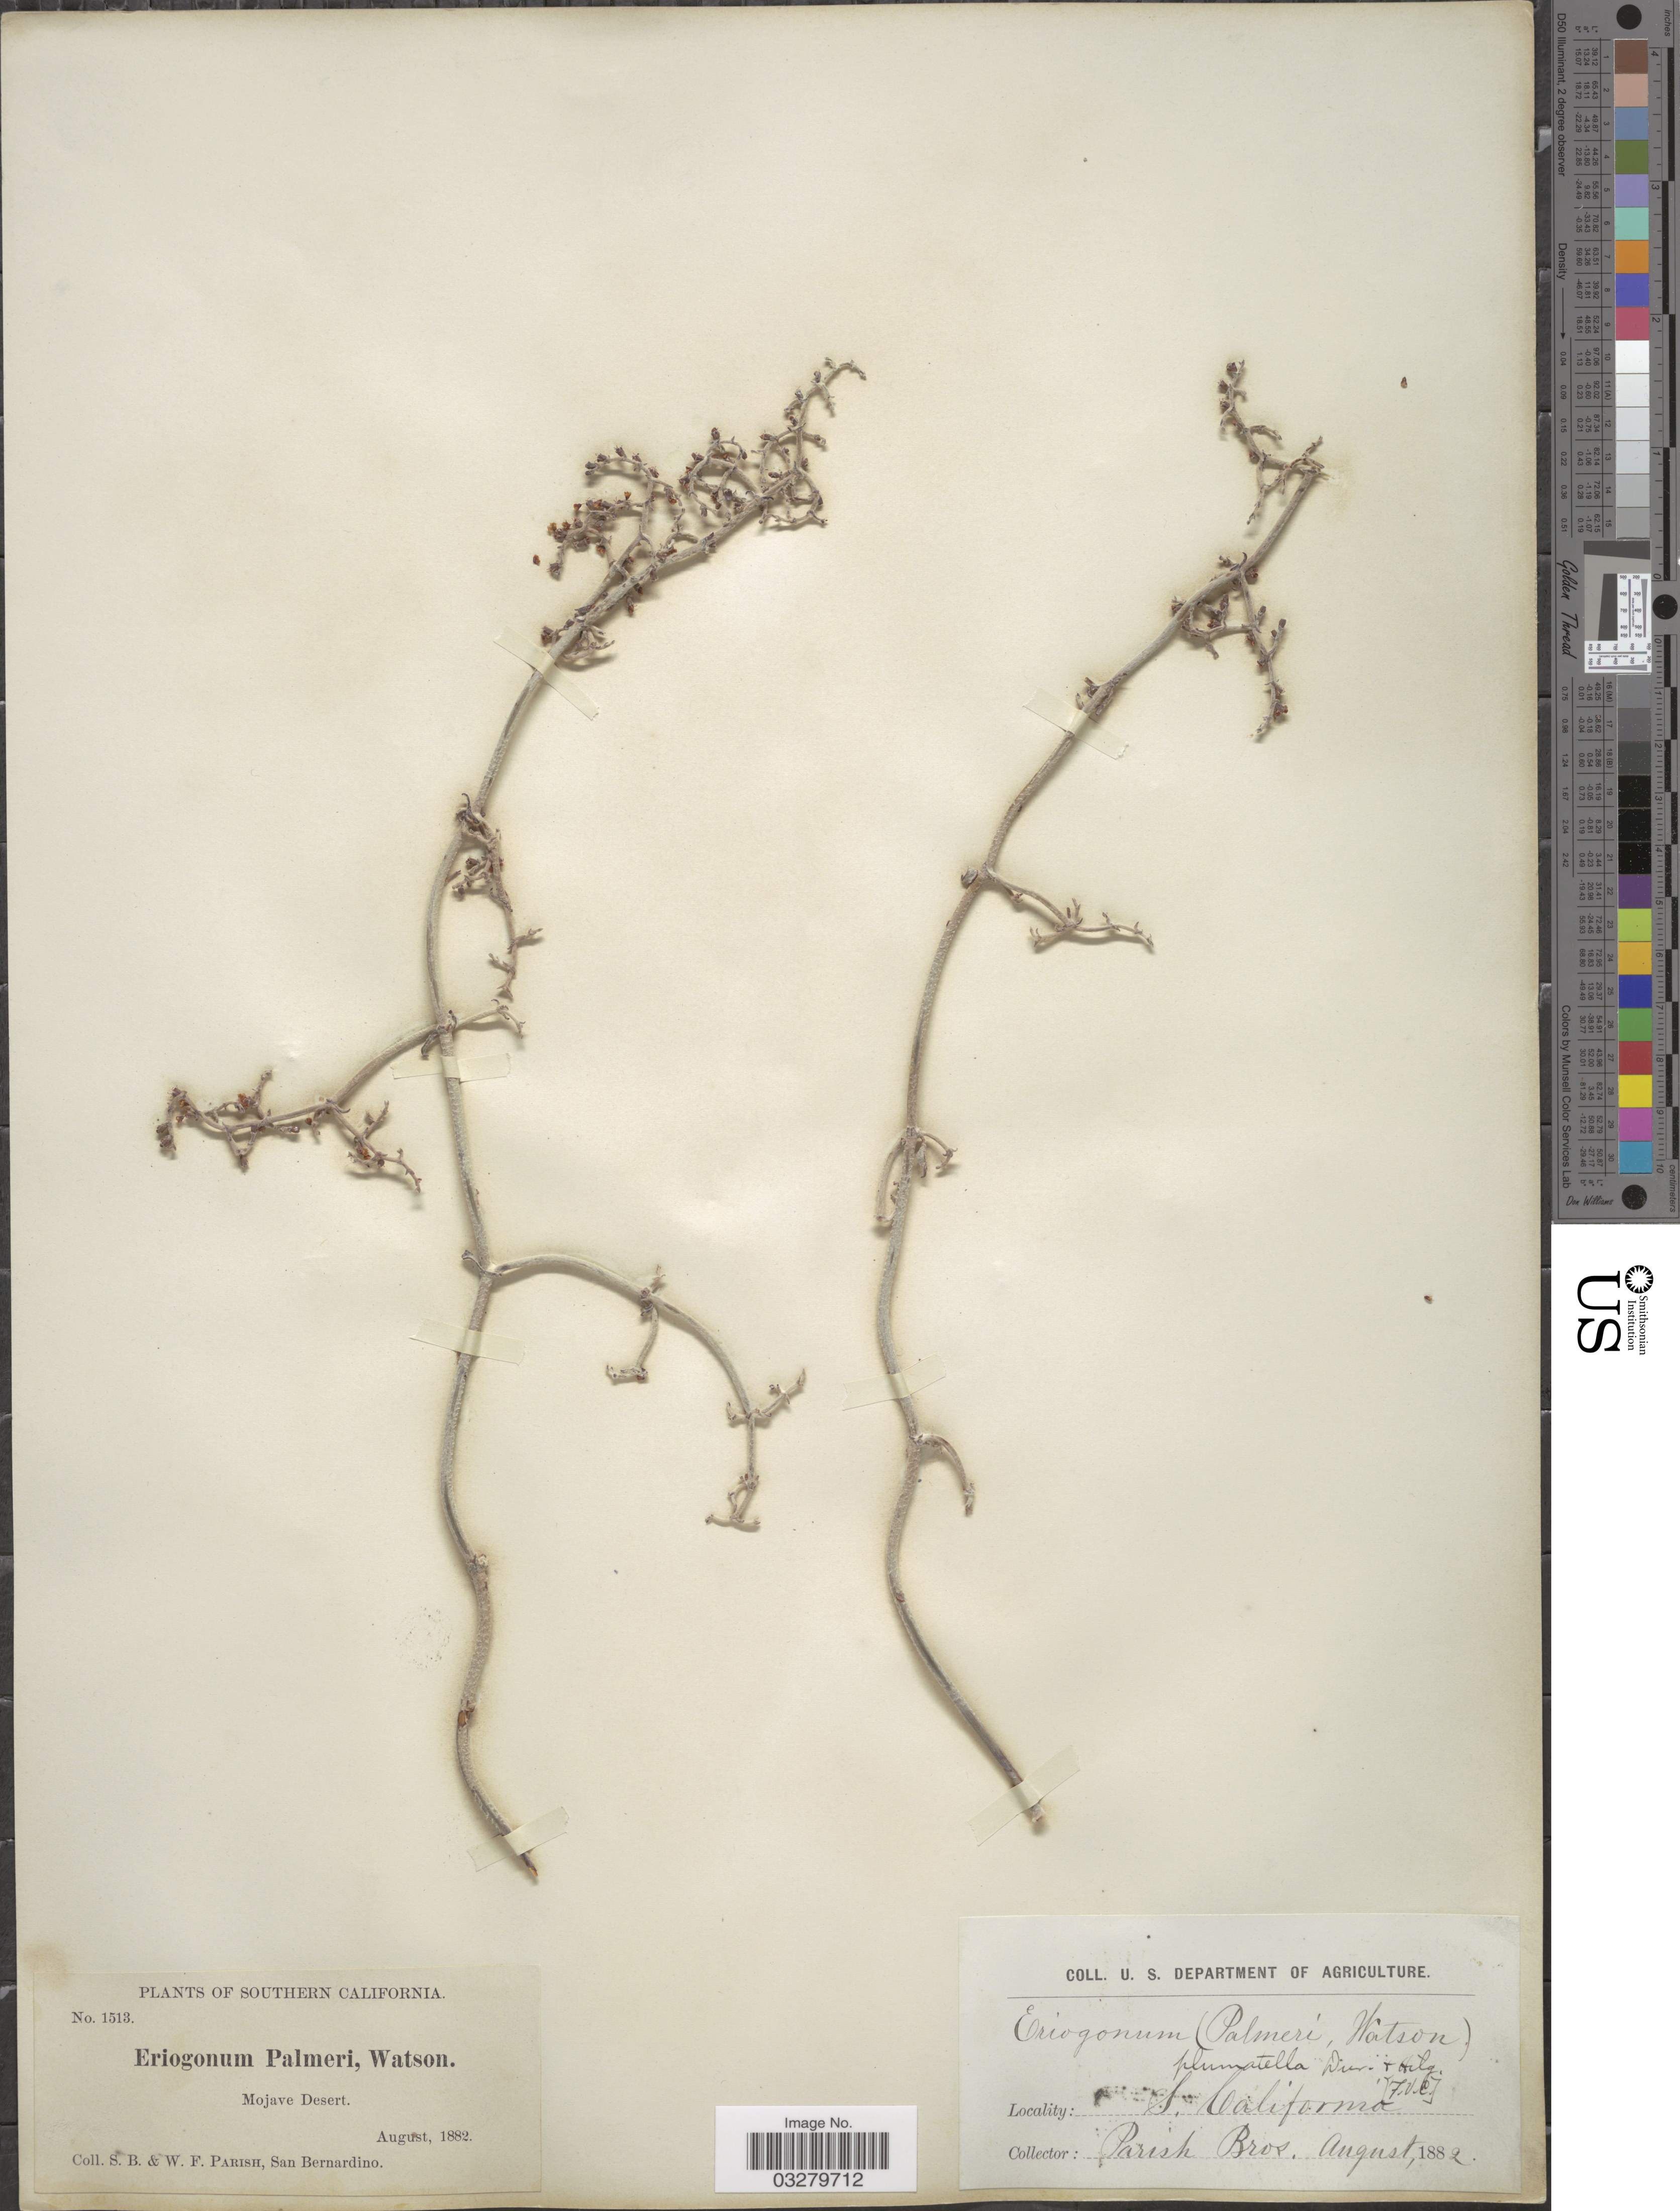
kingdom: Plantae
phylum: Tracheophyta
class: Magnoliopsida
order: Caryophyllales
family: Polygonaceae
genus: Eriogonum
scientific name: Eriogonum plumatella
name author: Durand & Hilg.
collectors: S. B. Parish & W. F. Parish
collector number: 1513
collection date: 1882-08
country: United States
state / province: California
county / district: San Bernardino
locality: Southern California. Mojave Desert.